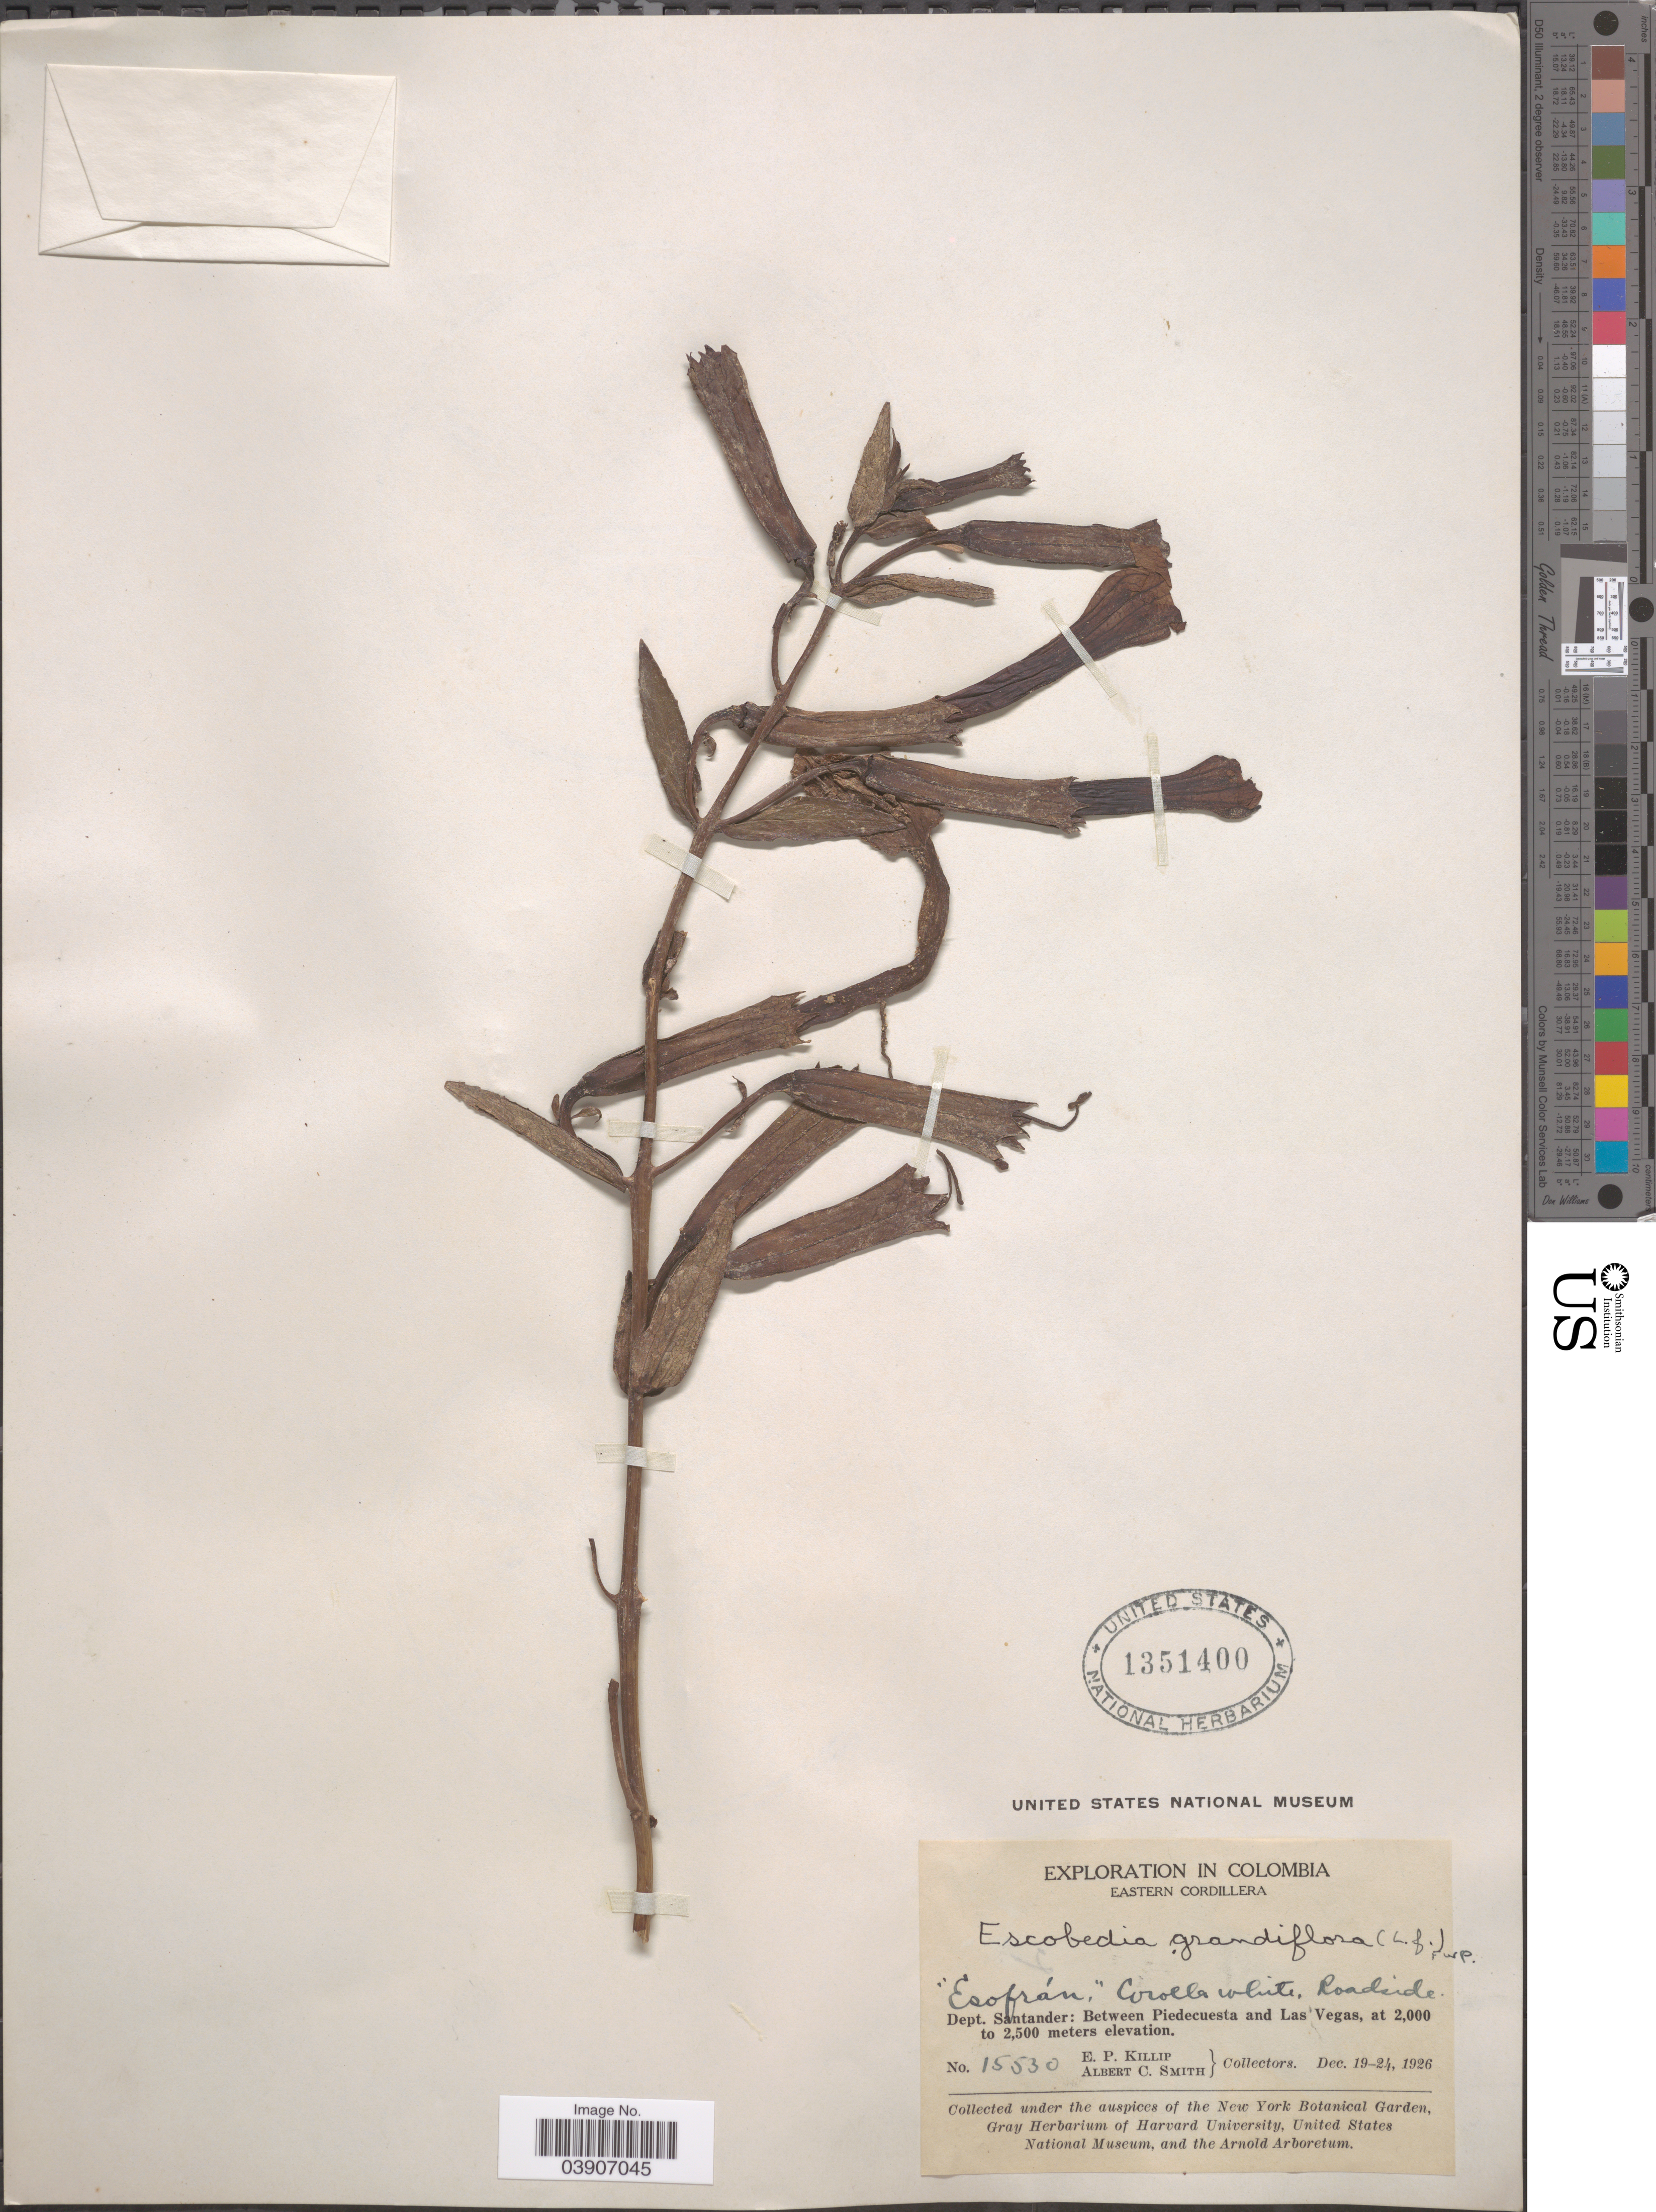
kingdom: Plantae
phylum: Tracheophyta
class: Magnoliopsida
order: Lamiales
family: Orobanchaceae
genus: Escobedia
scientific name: Escobedia grandiflora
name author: (L. f.) Kuntze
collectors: E. P. Killip & A. C. Smith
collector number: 15530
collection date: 1926-12-19/1926-12-24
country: Colombia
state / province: Santander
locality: Eastern Cordillera. Dept. Santander: Between Piedecuesta and Las Vegas.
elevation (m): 2000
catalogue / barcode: US 1351400